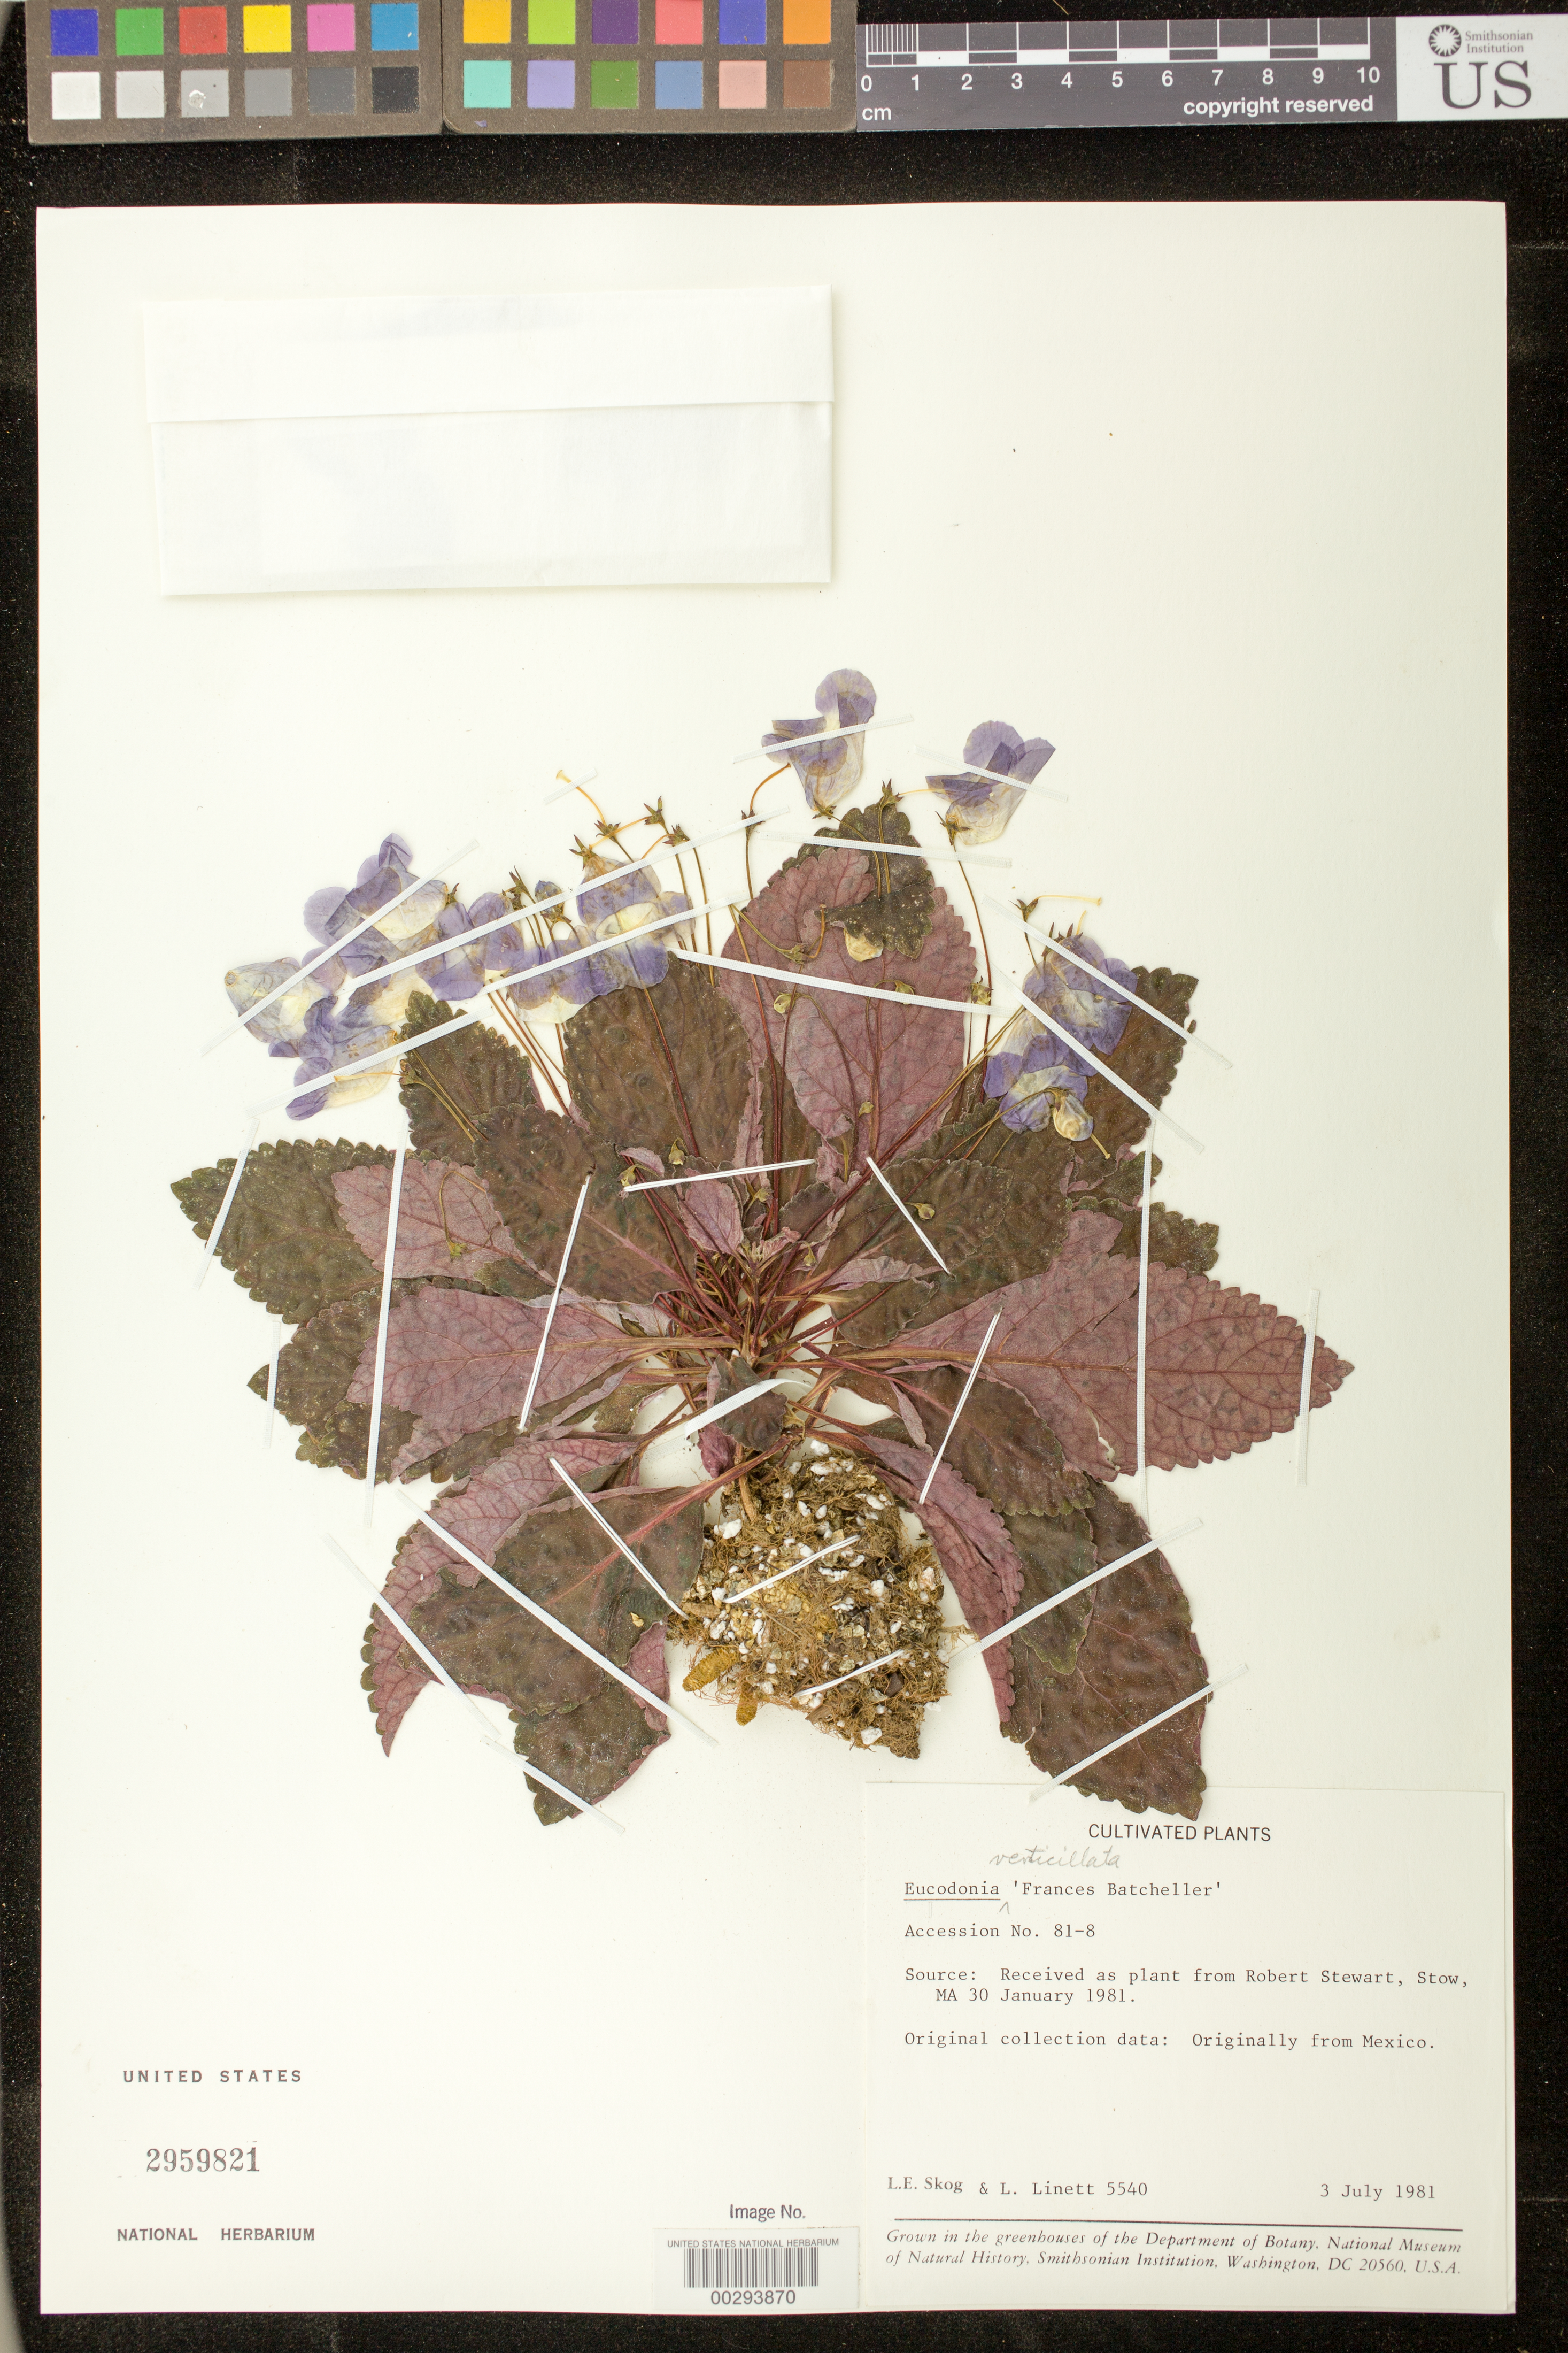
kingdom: Plantae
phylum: Tracheophyta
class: Magnoliopsida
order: Lamiales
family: Gesneriaceae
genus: Eucodonia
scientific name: Eucodonia verticillata 'Frances Batcheller'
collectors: L. E. Skog & L. Linett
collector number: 5540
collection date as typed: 03 Jul 1981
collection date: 1981-07-03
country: Mexico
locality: U.S.A, District of Columbia, greenhouse at US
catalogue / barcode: US 2959821